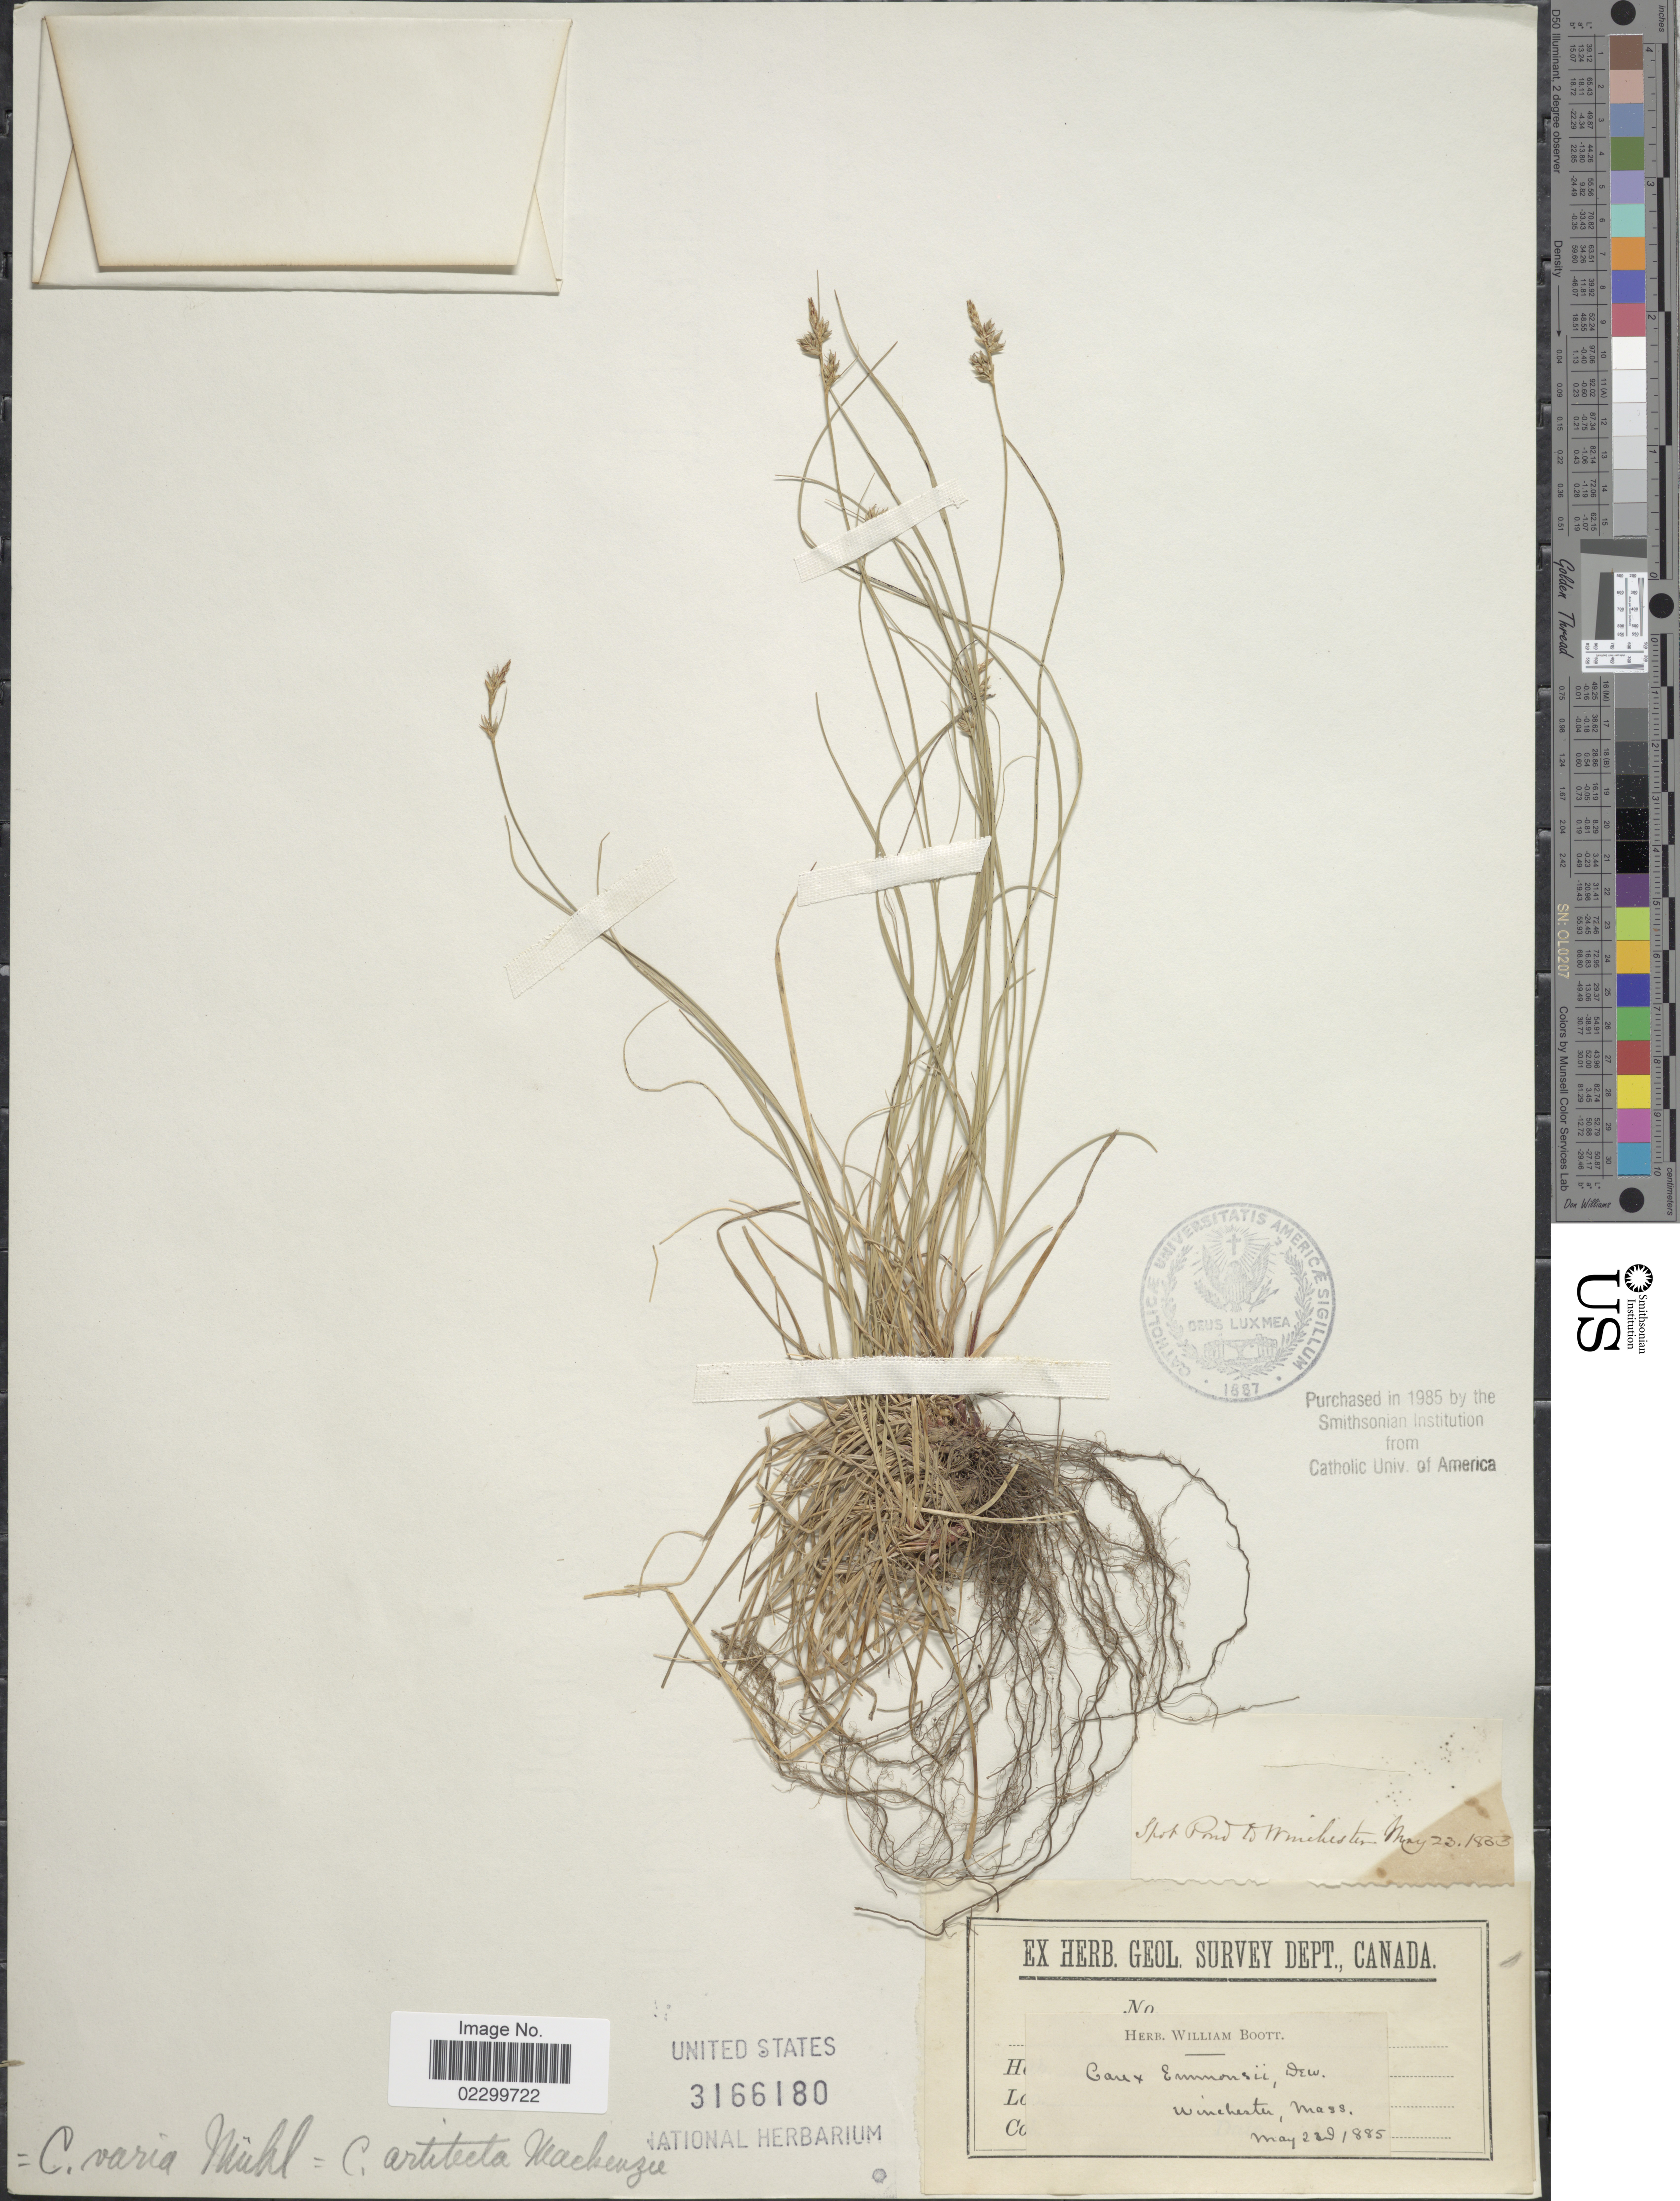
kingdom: Plantae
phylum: Tracheophyta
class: Liliopsida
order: Poales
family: Cyperaceae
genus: Carex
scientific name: Carex albicans var. albicans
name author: Willd. ex Spreng.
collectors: ex herb. William Boott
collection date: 1885-05-22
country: United States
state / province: Massachusetts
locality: Winchester, Mass.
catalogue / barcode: US 3166180